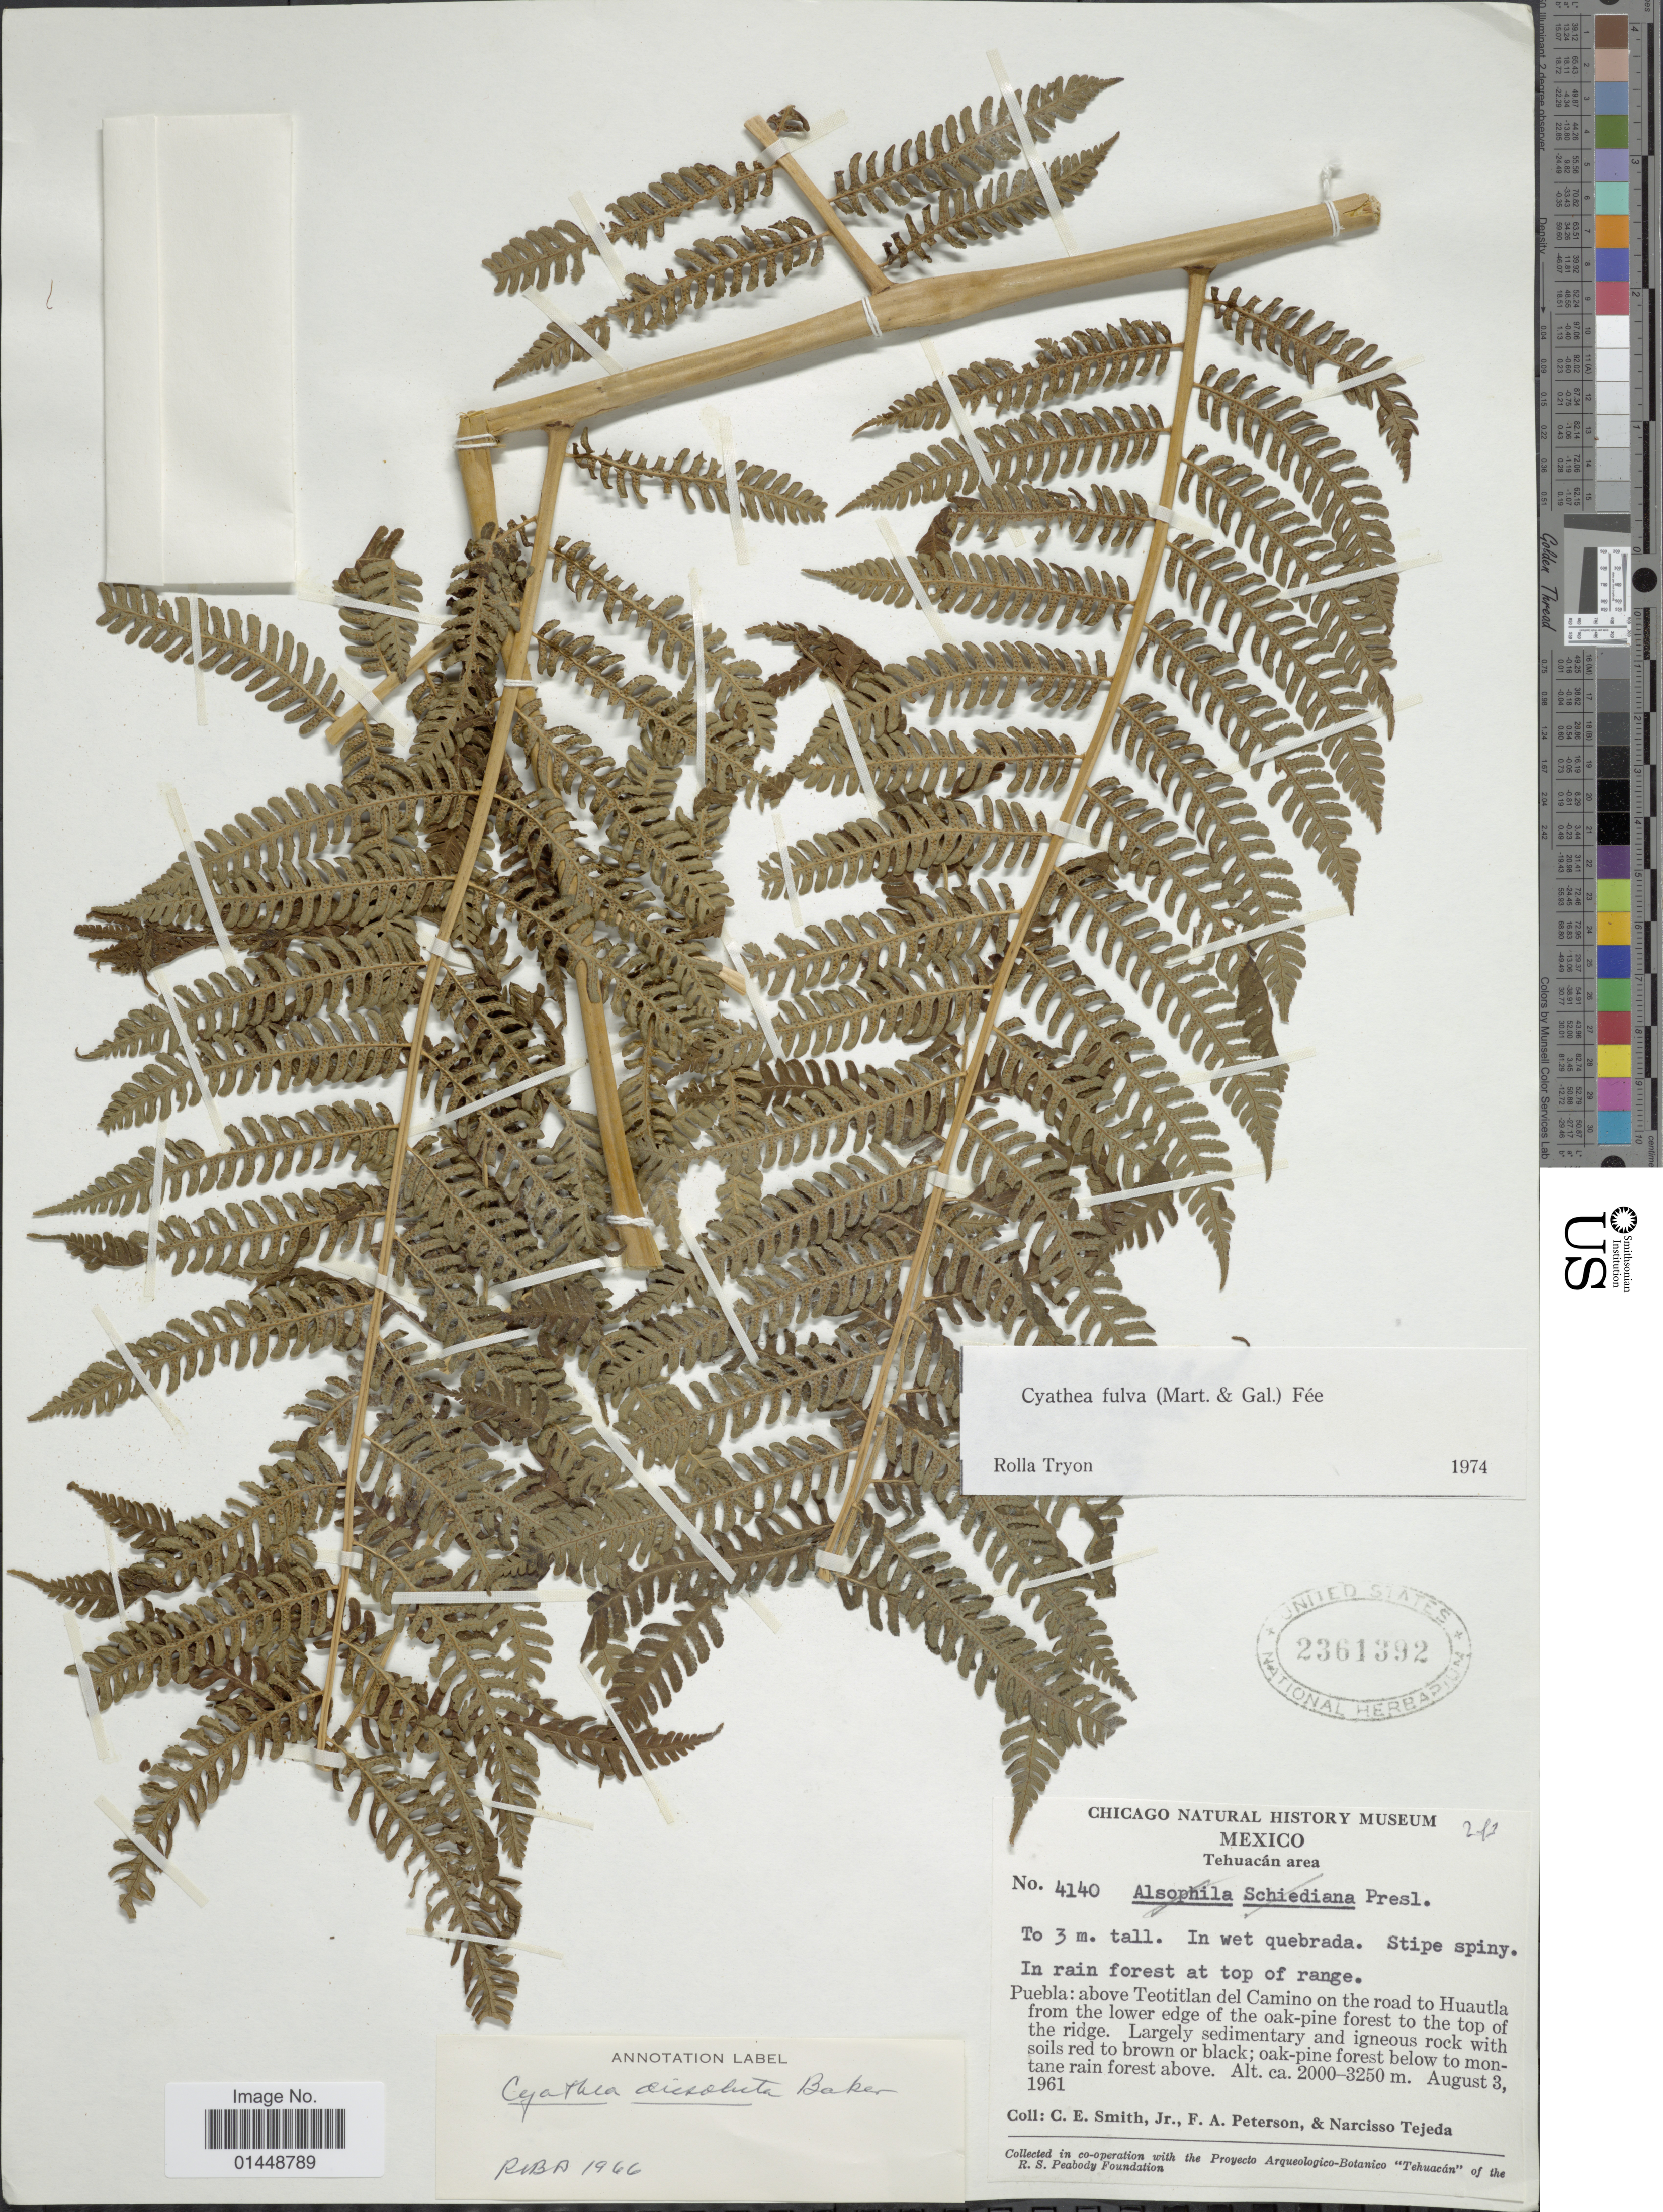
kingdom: Plantae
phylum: Tracheophyta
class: Polypodiopsida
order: Cyatheales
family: Cyatheaceae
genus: Cyathea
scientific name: Cyathea fulva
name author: (M. Martens & Galeotti) Fée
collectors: C. E. Smith Jr., F. A. Peterson & N. Tejeda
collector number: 4140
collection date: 1961-08-03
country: Mexico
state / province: Puebla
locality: Tehuacán area. Puebla: above Teotitlan del Camino on the road to Huautla from the lower edge of the oak-pine forest to the top of the ridge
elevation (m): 2000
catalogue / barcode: US 2361392